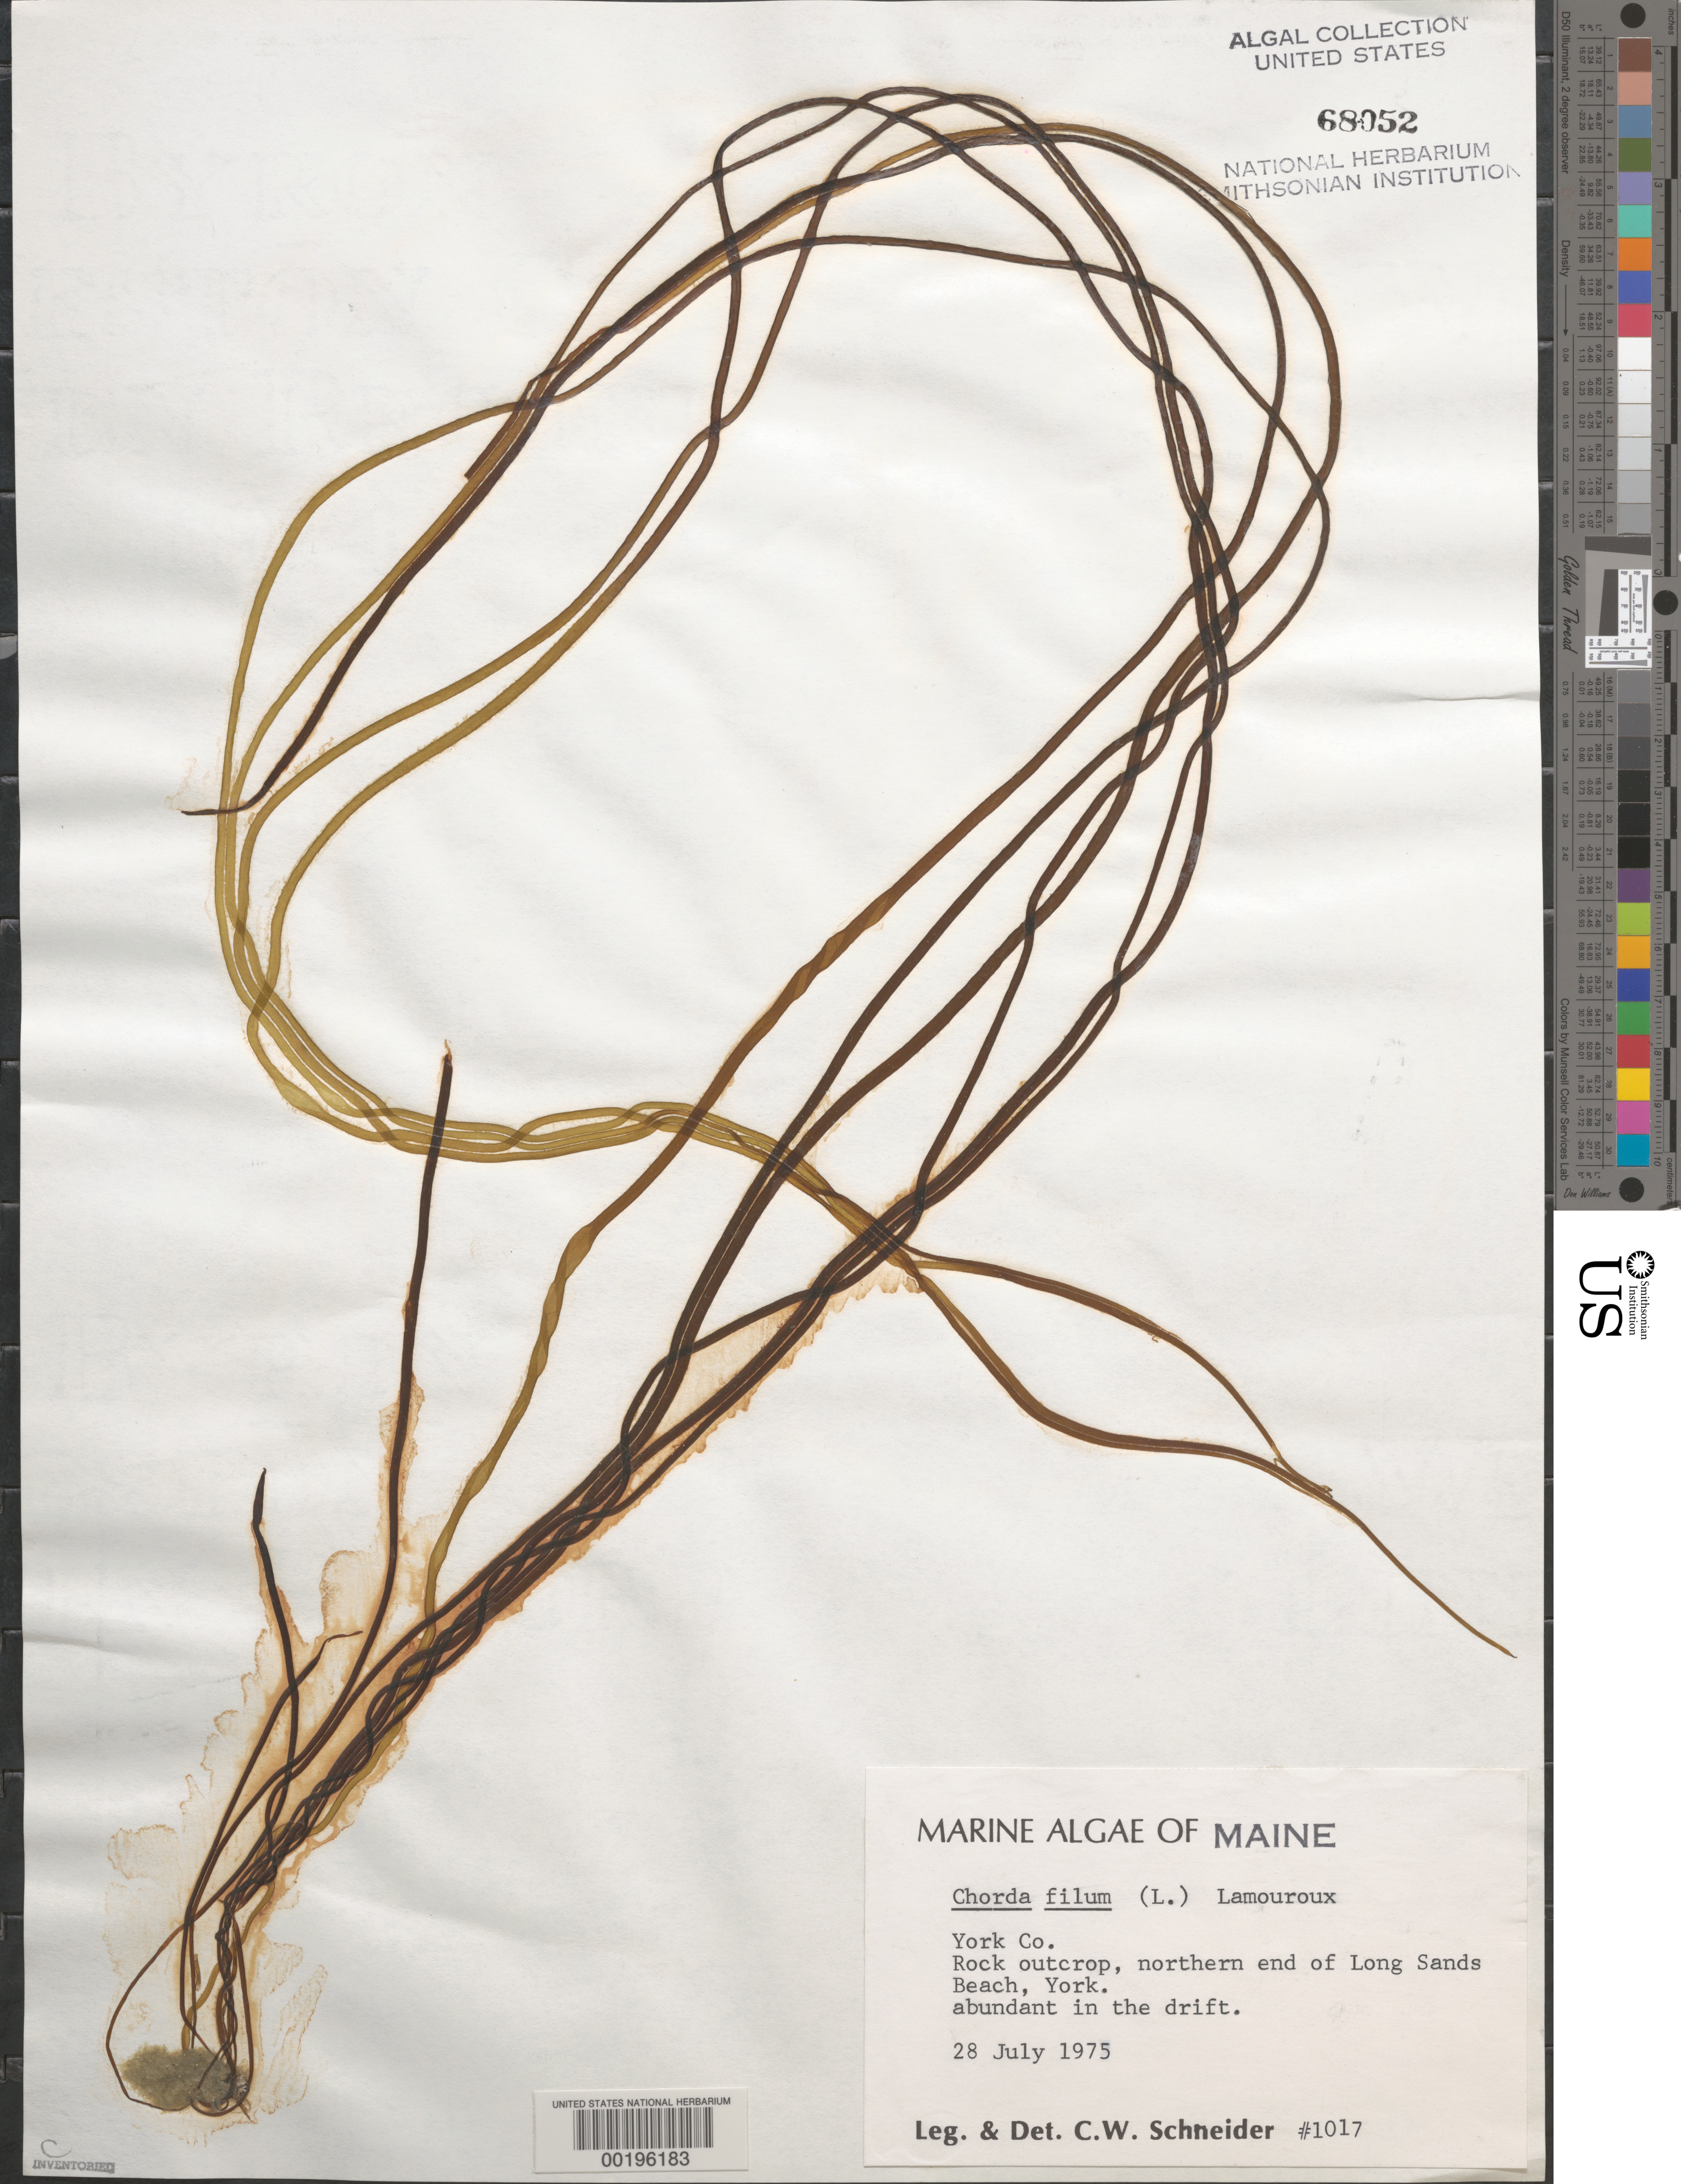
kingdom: Chromista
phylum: Ochrophyta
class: Phaeophyceae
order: Laminariales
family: Chordaceae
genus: Chorda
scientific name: Chorda filum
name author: (L.) Stackh.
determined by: Schneider, C. W.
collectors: C. W. Schneider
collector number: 1017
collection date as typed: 28 Jul 1975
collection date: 1975-07-28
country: United States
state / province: Maine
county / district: York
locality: York, Long Sands Beach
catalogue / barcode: US 68052